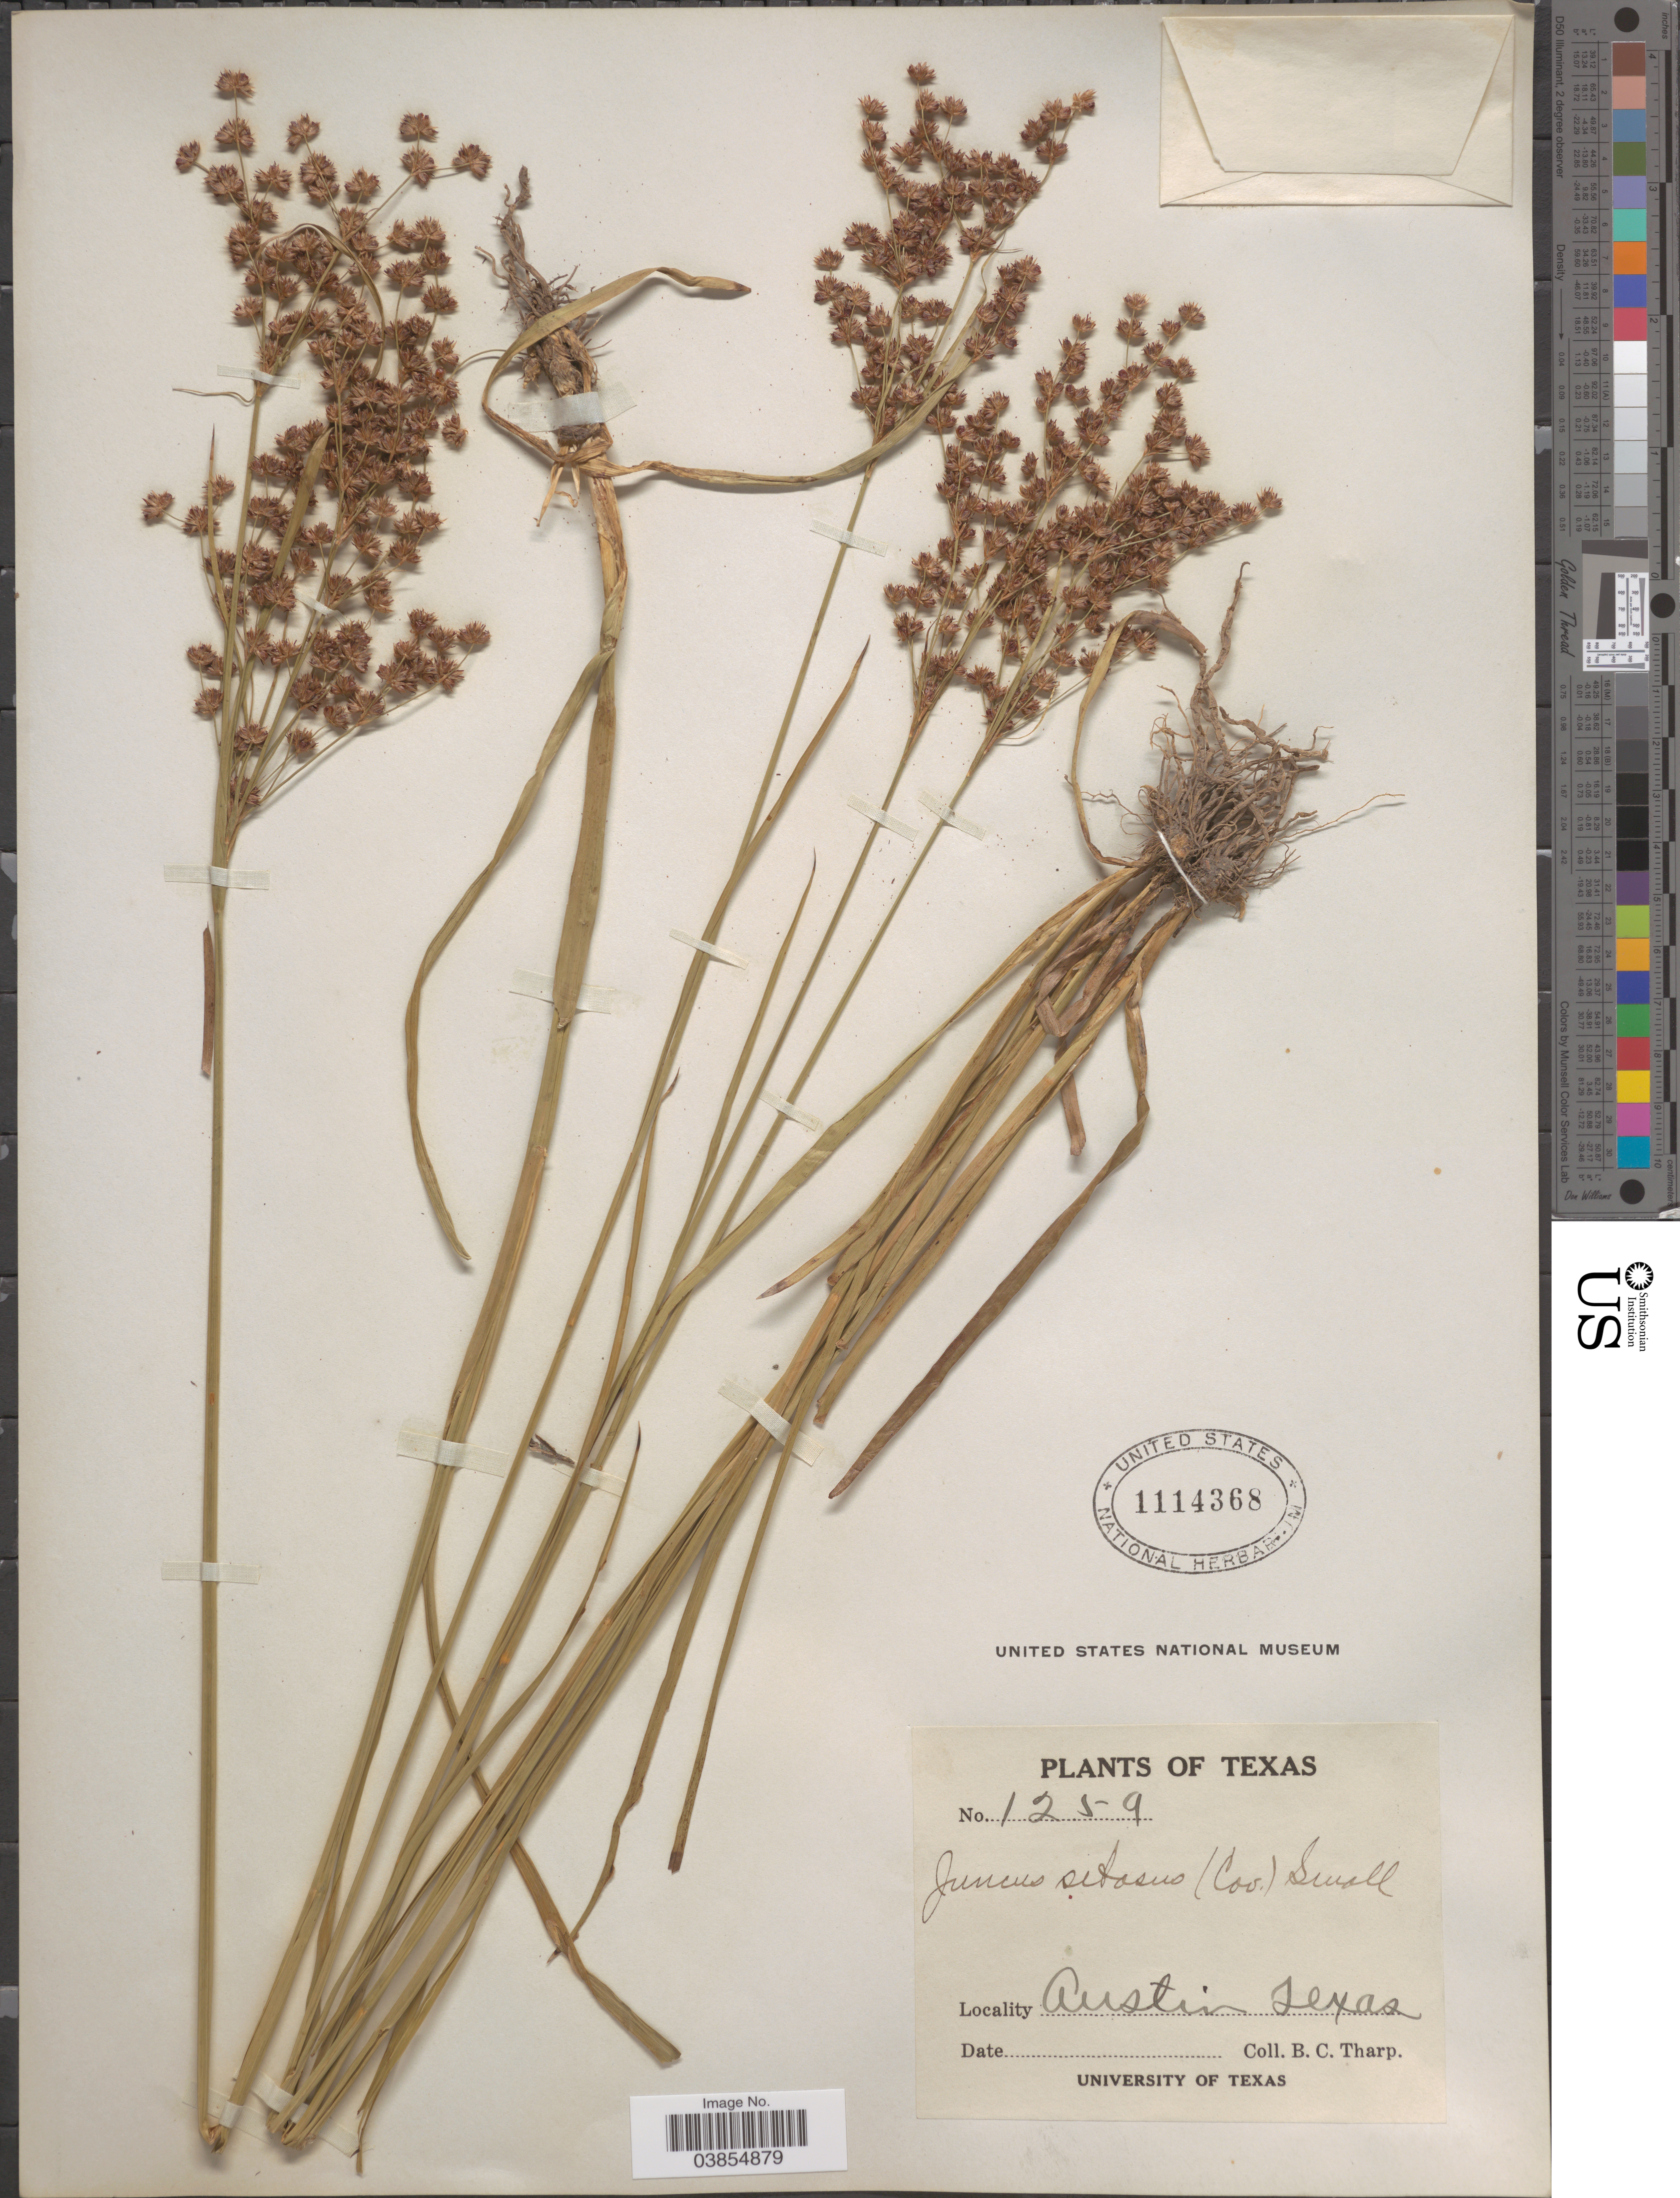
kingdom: Plantae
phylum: Tracheophyta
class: Liliopsida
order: Poales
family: Juncaceae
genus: Juncus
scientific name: Juncus marginatus var. setosus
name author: Coville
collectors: B. C. Tharp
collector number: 1259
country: United States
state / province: Texas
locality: Austin.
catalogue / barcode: US 1114368